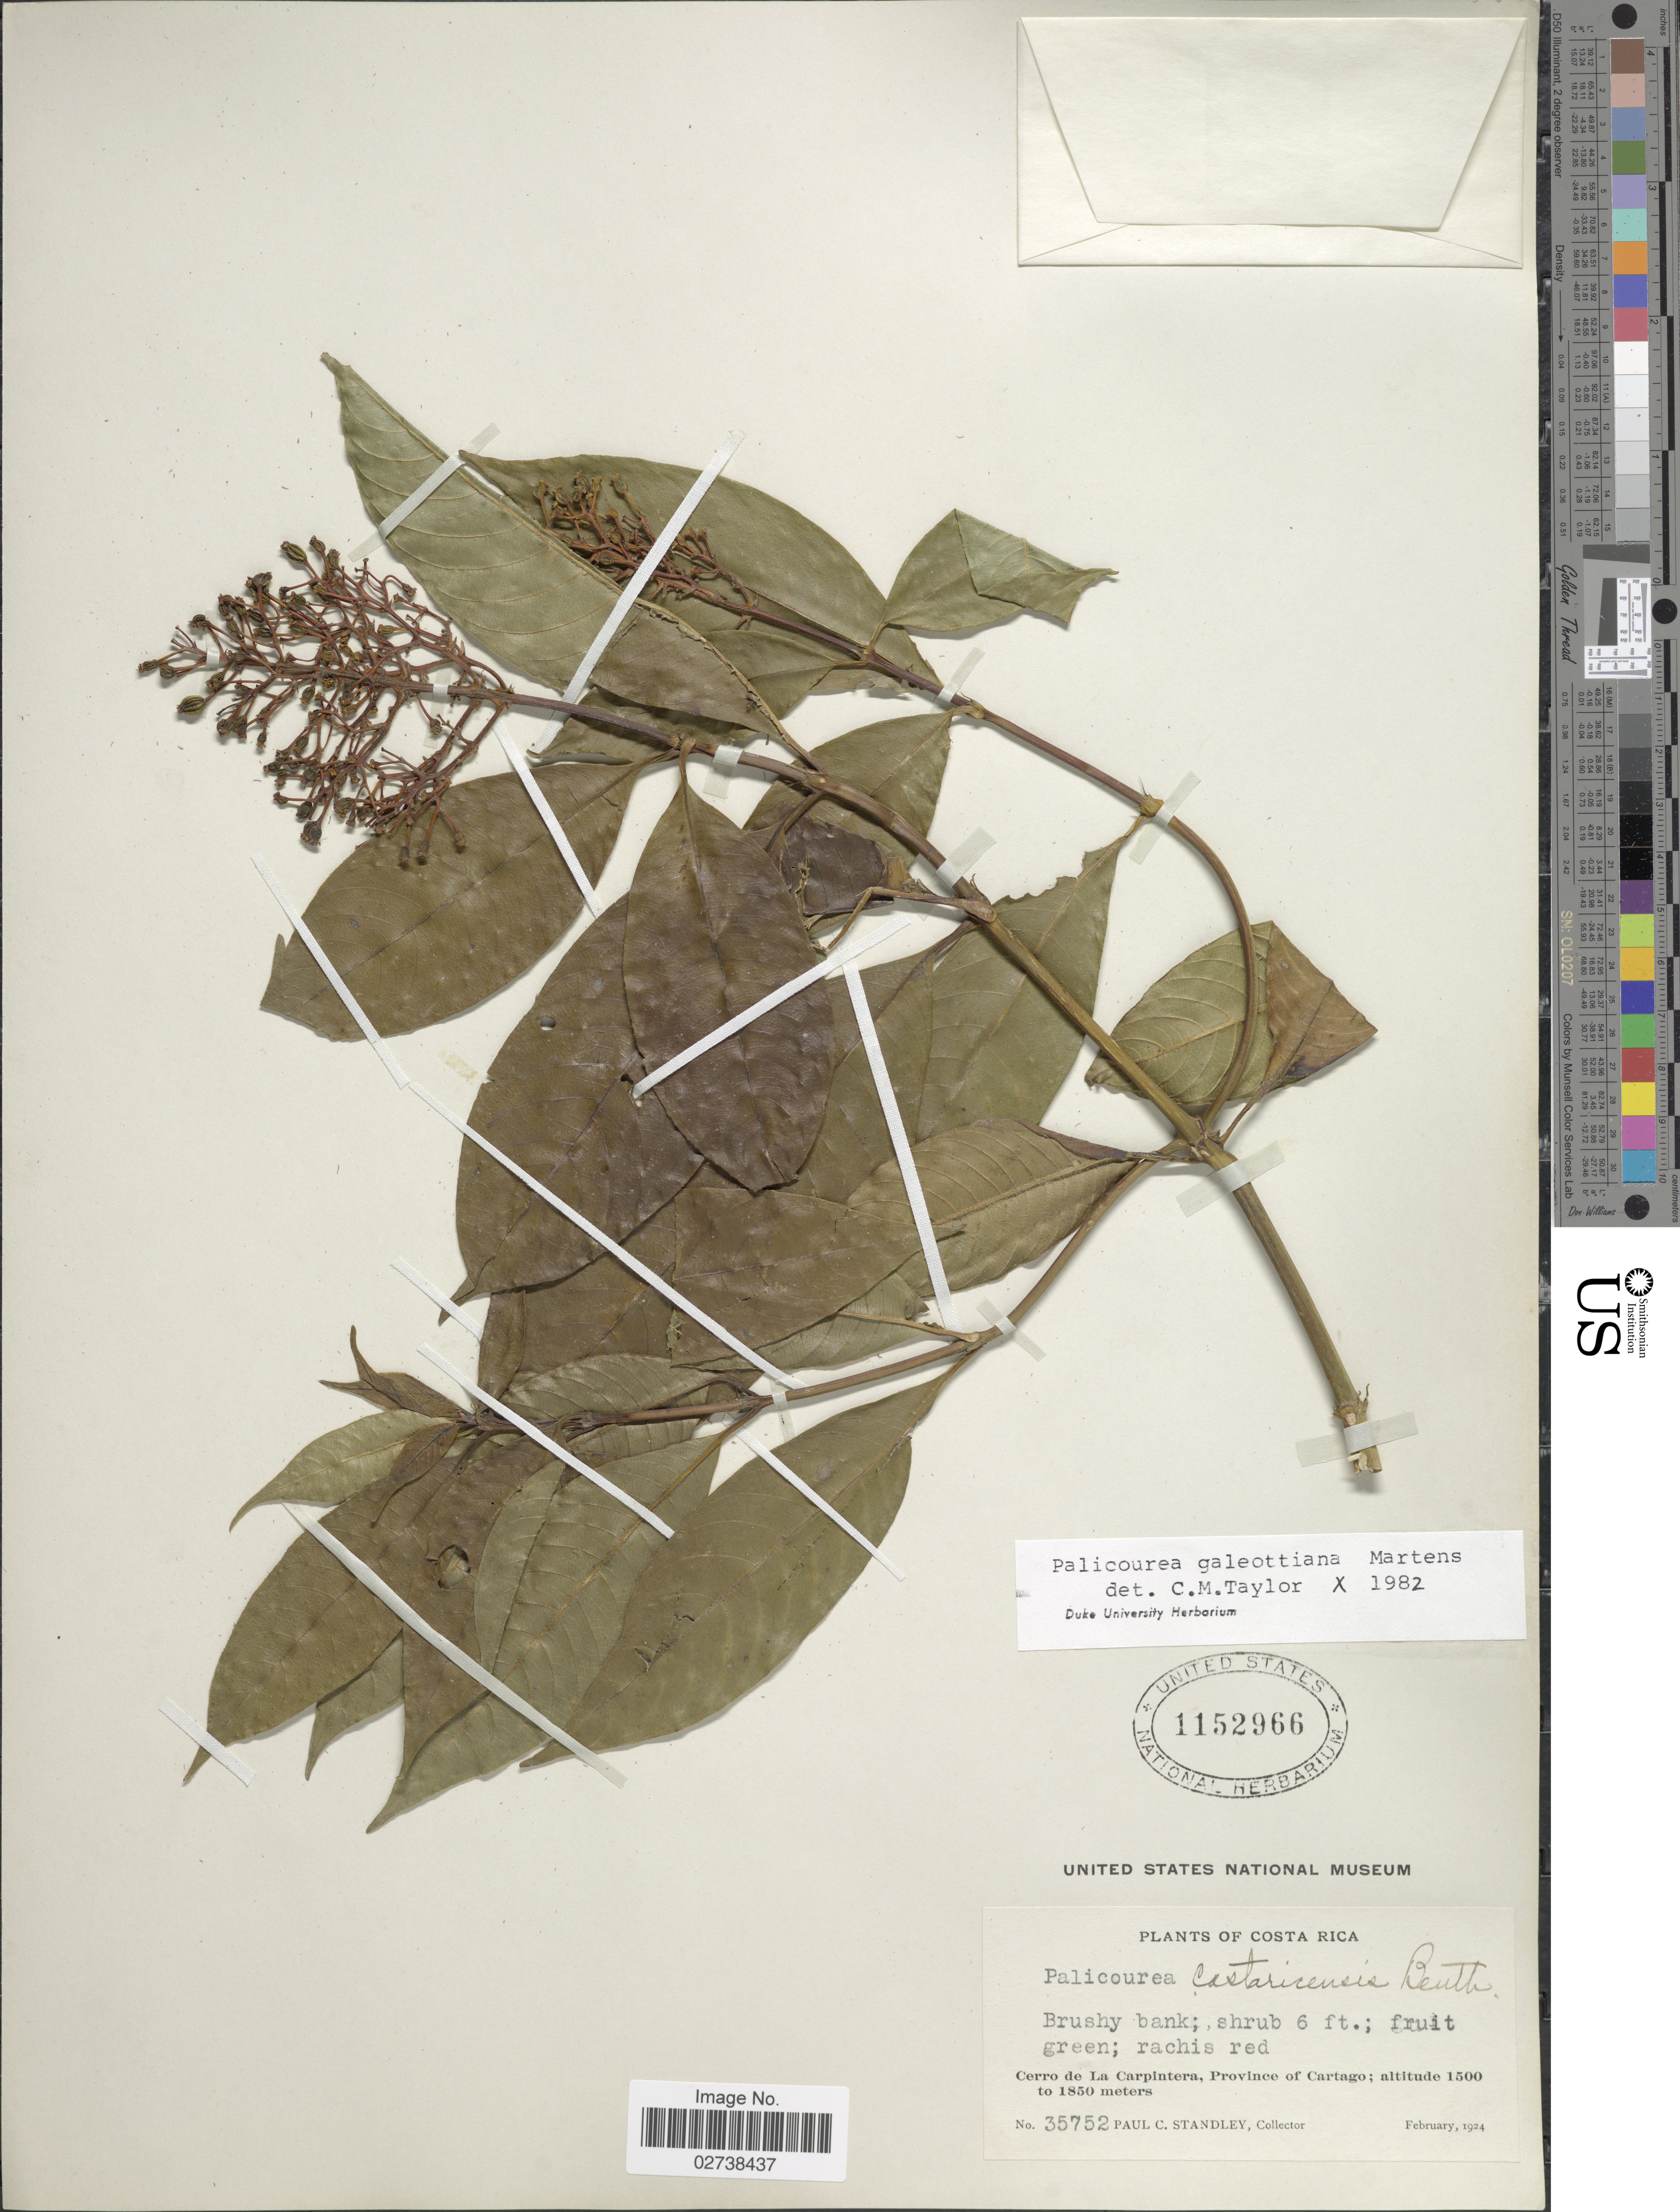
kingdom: Plantae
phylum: Tracheophyta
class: Magnoliopsida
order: Gentianales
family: Rubiaceae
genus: Palicourea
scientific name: Palicourea galeottiana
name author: M. Martens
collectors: P. C. Standley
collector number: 35752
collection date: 1924-02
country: Costa Rica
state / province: Cartago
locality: Cerro de La Carpintera, Province of Cartago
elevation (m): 1500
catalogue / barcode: US 1152966